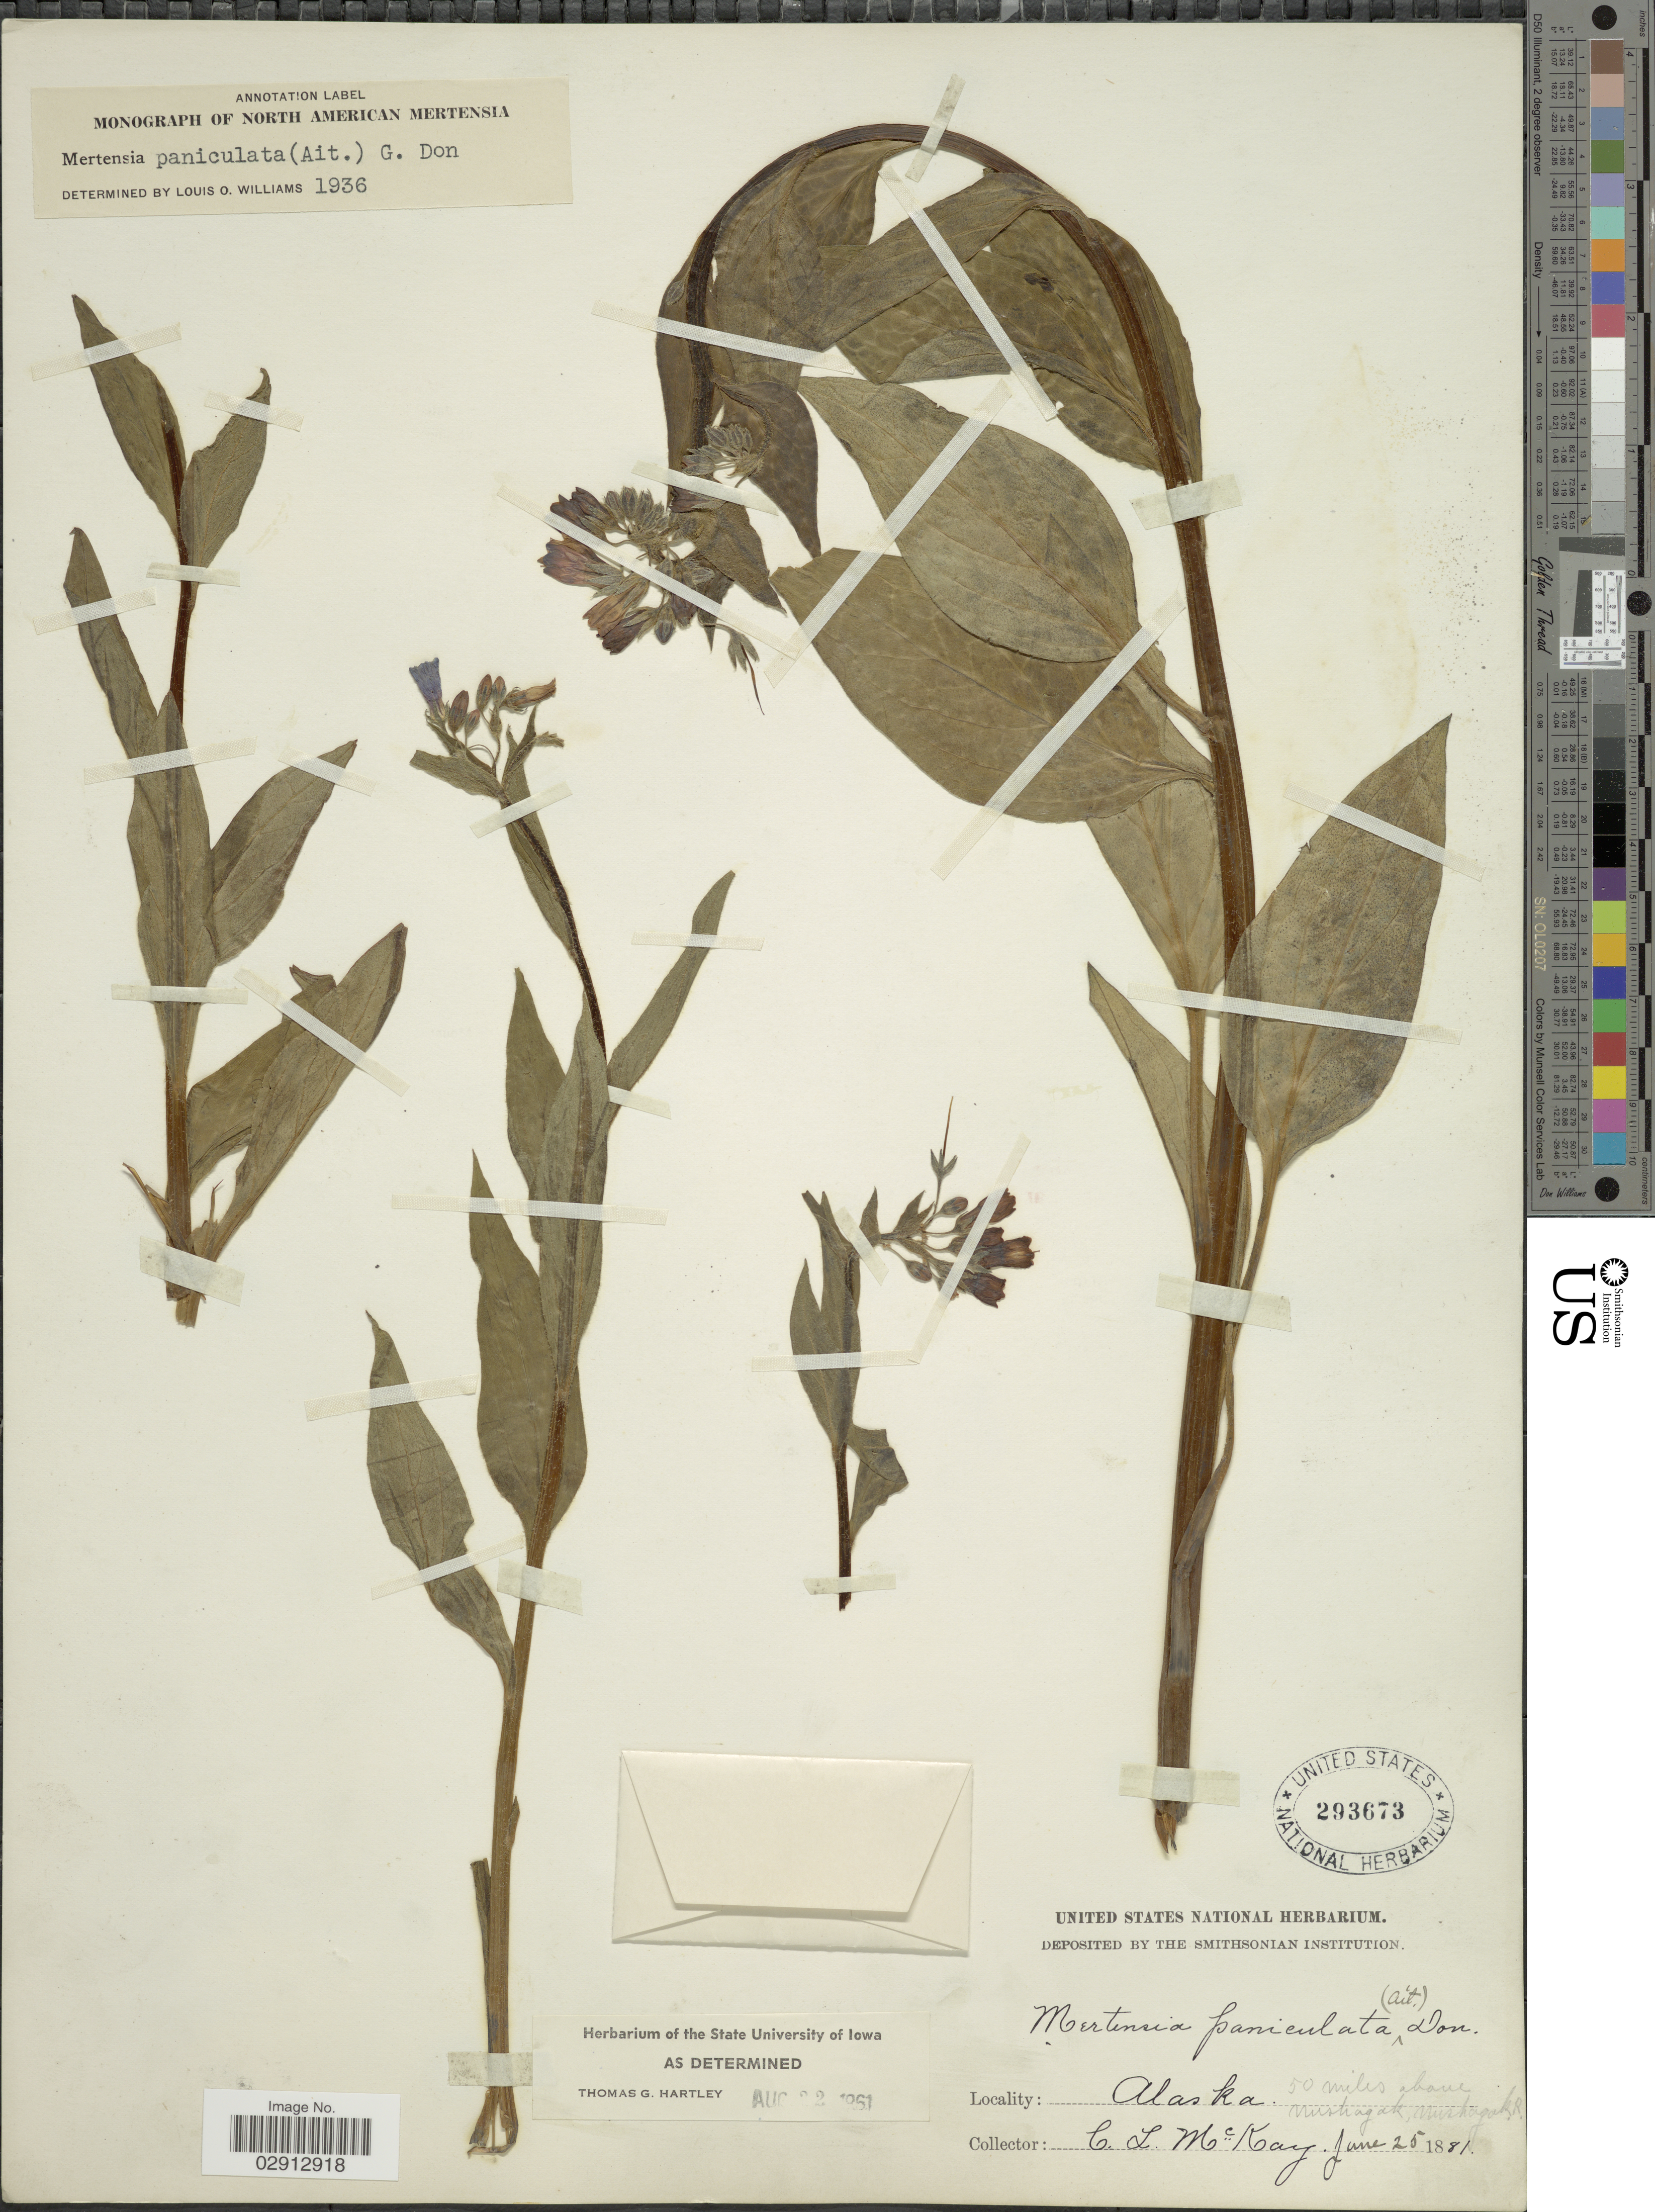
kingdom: Plantae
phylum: Tracheophyta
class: Magnoliopsida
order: Boraginales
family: Boraginaceae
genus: Mertensia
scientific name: Mertensia paniculata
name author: (Aiton) G. Don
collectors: C. McKay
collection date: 1881-06-25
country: United States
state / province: Alaska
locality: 50 miles above Nushagak, Nushagak R.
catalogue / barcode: US 293673